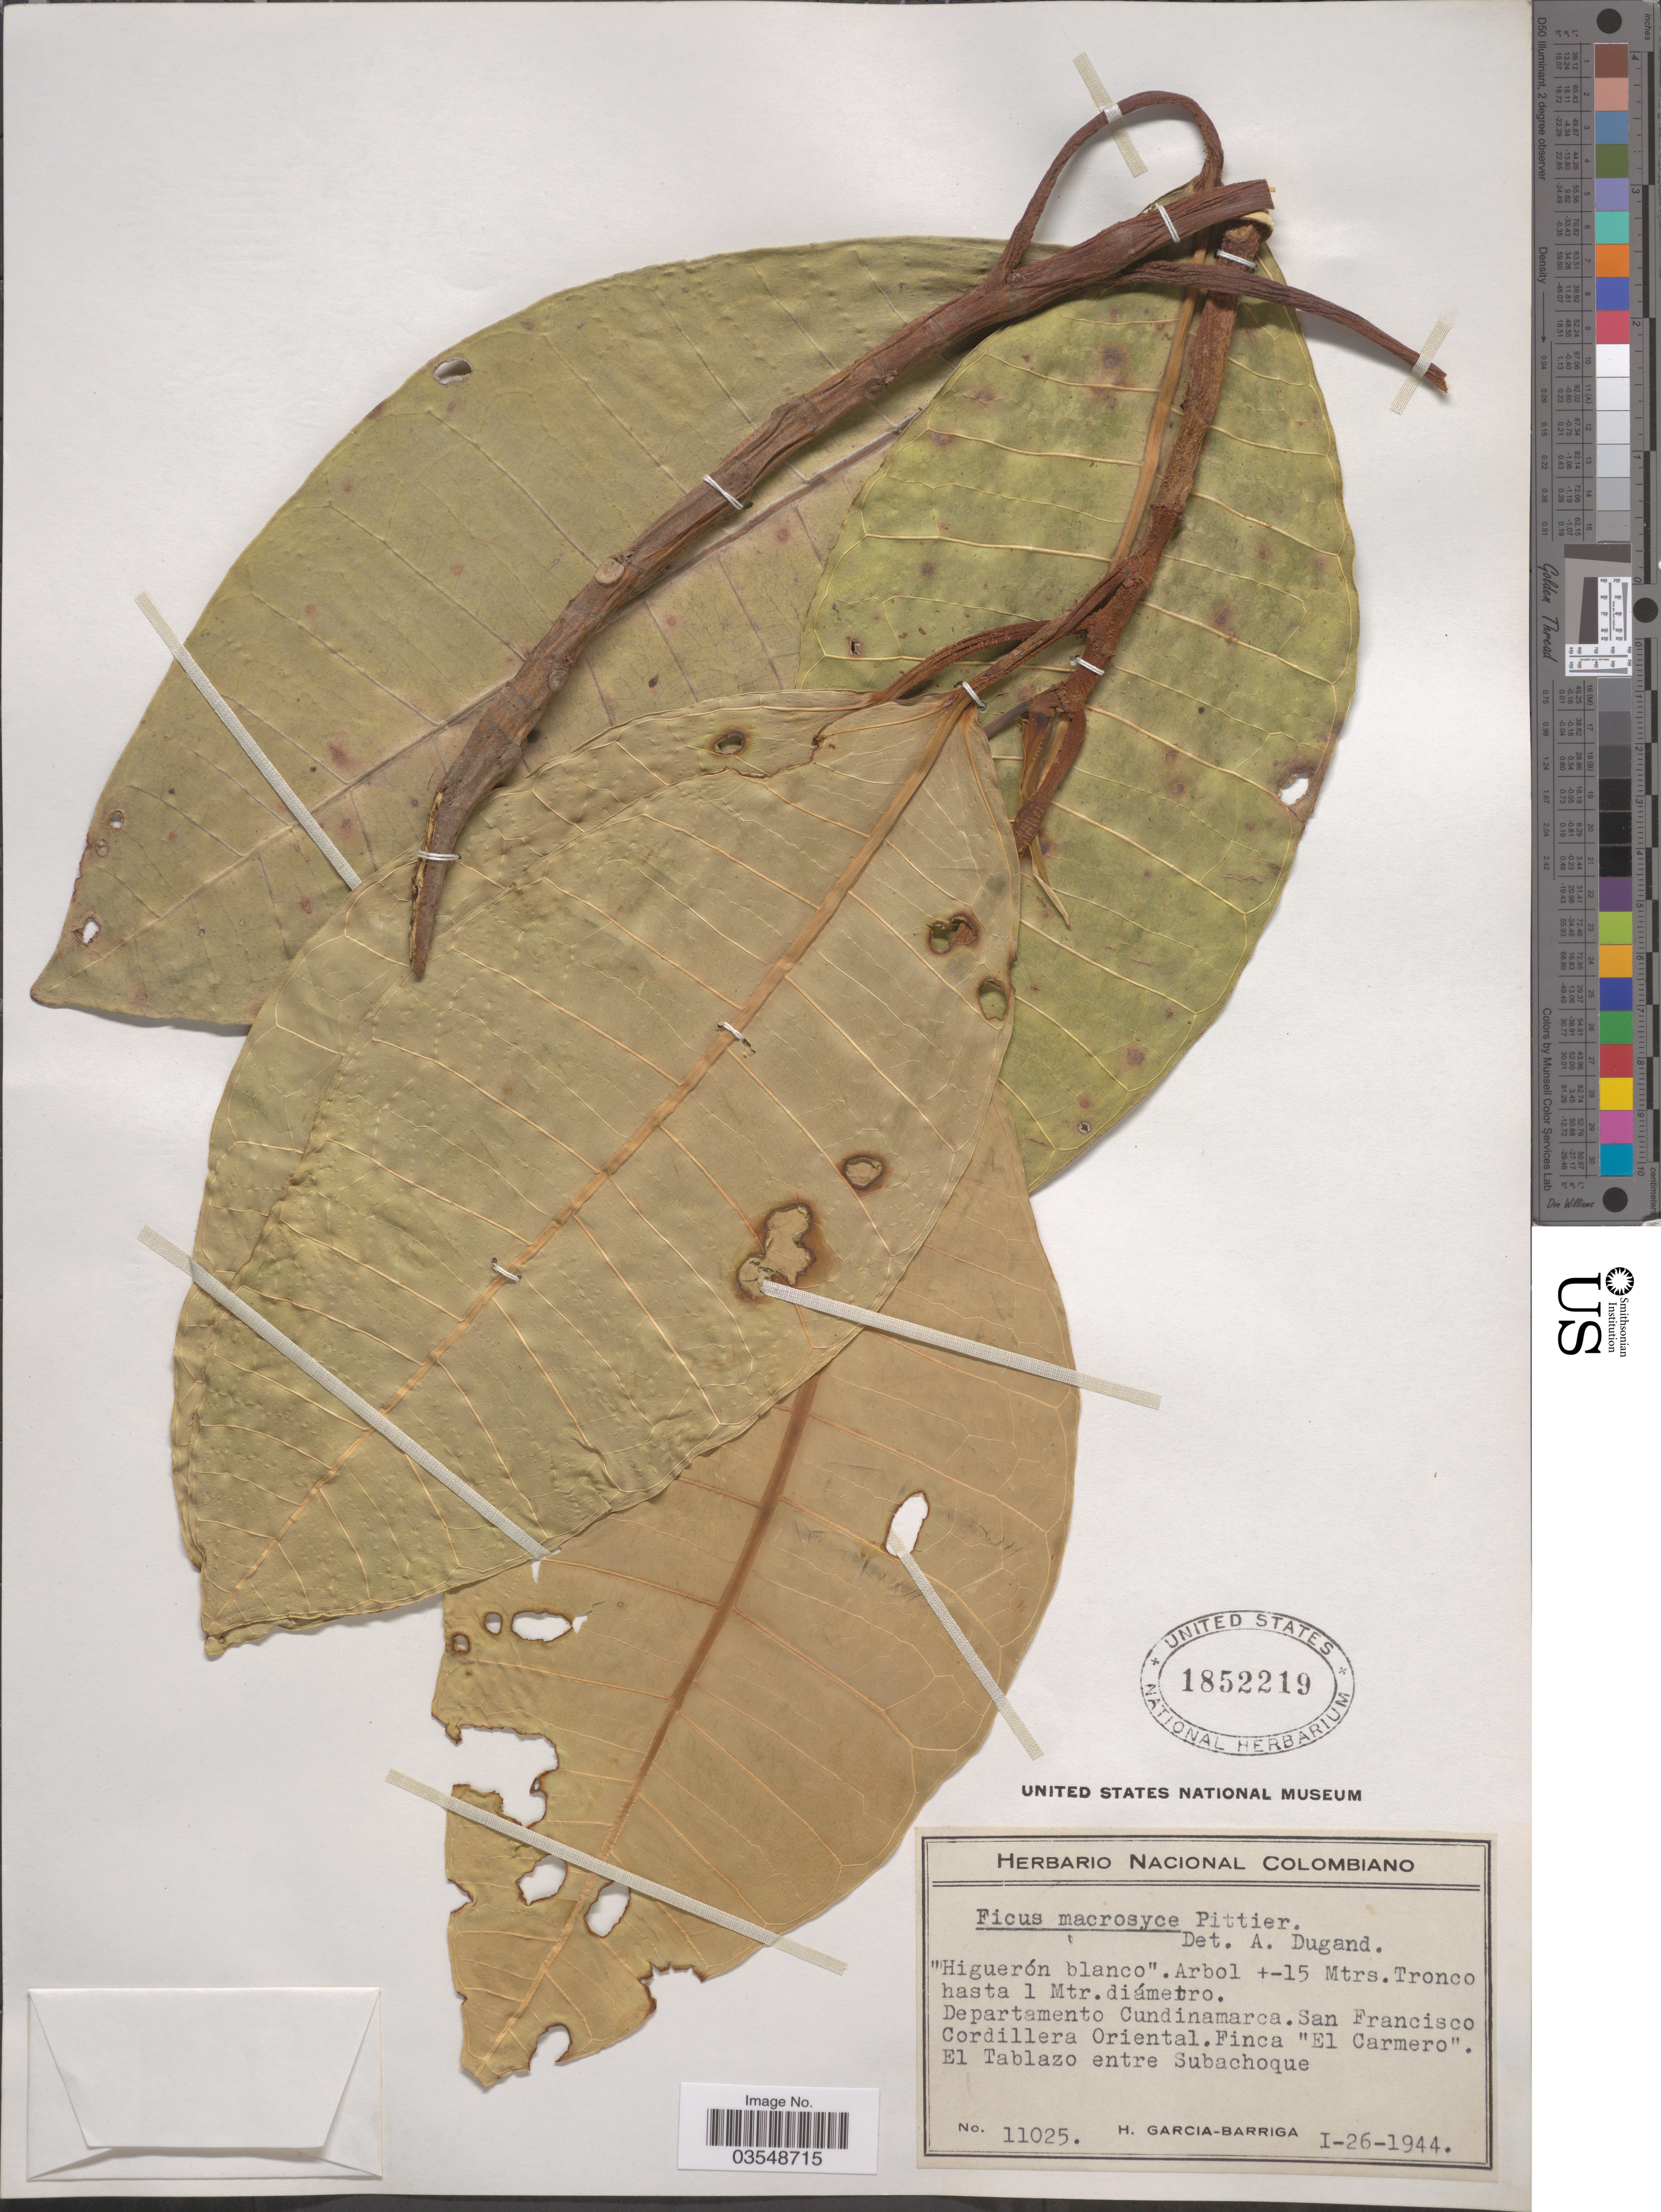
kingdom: Plantae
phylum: Tracheophyta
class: Magnoliopsida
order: Rosales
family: Moraceae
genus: Ficus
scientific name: Ficus macrosyce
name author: Pittier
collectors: H. García Barriga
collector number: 11025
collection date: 1944-01-26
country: Colombia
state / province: Cundinamarca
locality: Departamento Cundinamarca. San Francisco Cordillera Oriental. Finca El Carmero. El Tablazo entre Subachoque.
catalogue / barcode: US 1852219